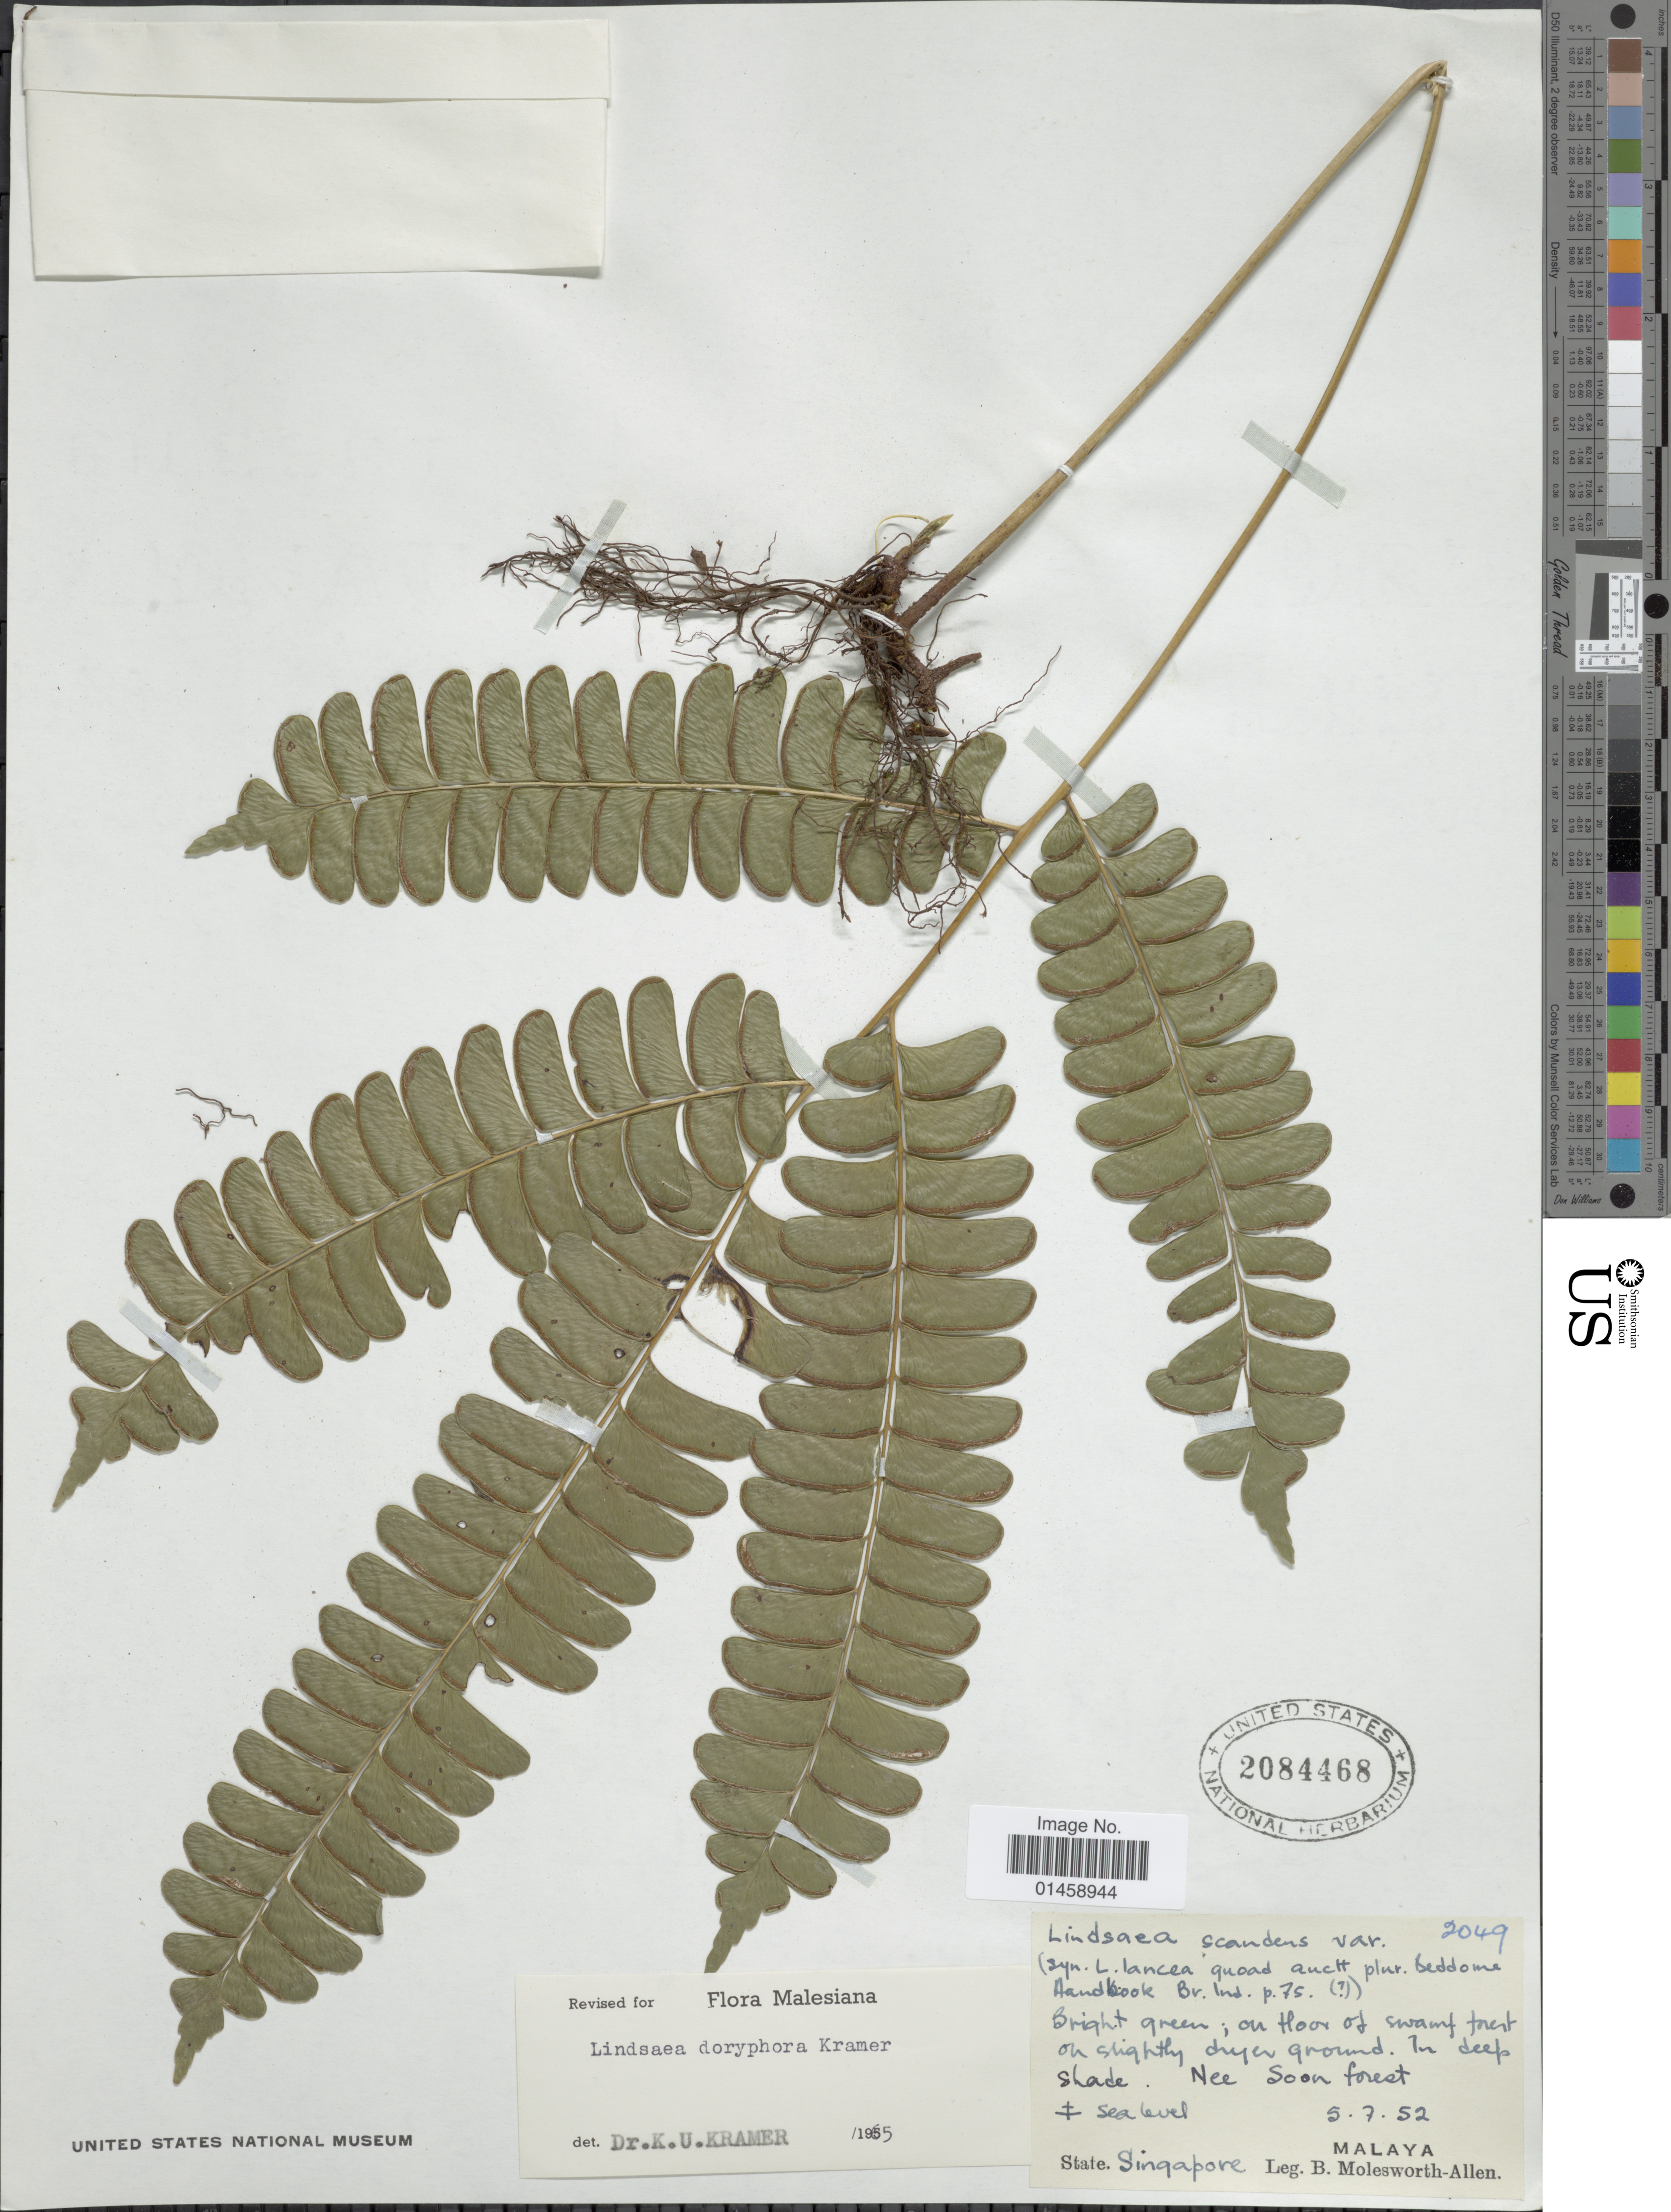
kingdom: Plantae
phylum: Tracheophyta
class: Polypodiopsida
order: Polypodiales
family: Lindsaeaceae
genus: Lindsaea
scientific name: Lindsaea doryphora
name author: K.U. Kramer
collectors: B. E. G. Molesworth-Allen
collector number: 2049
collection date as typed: Transcribed d/m/y: 5/7/52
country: Singapore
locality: Malaya, Singapore.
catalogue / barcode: US 2084468